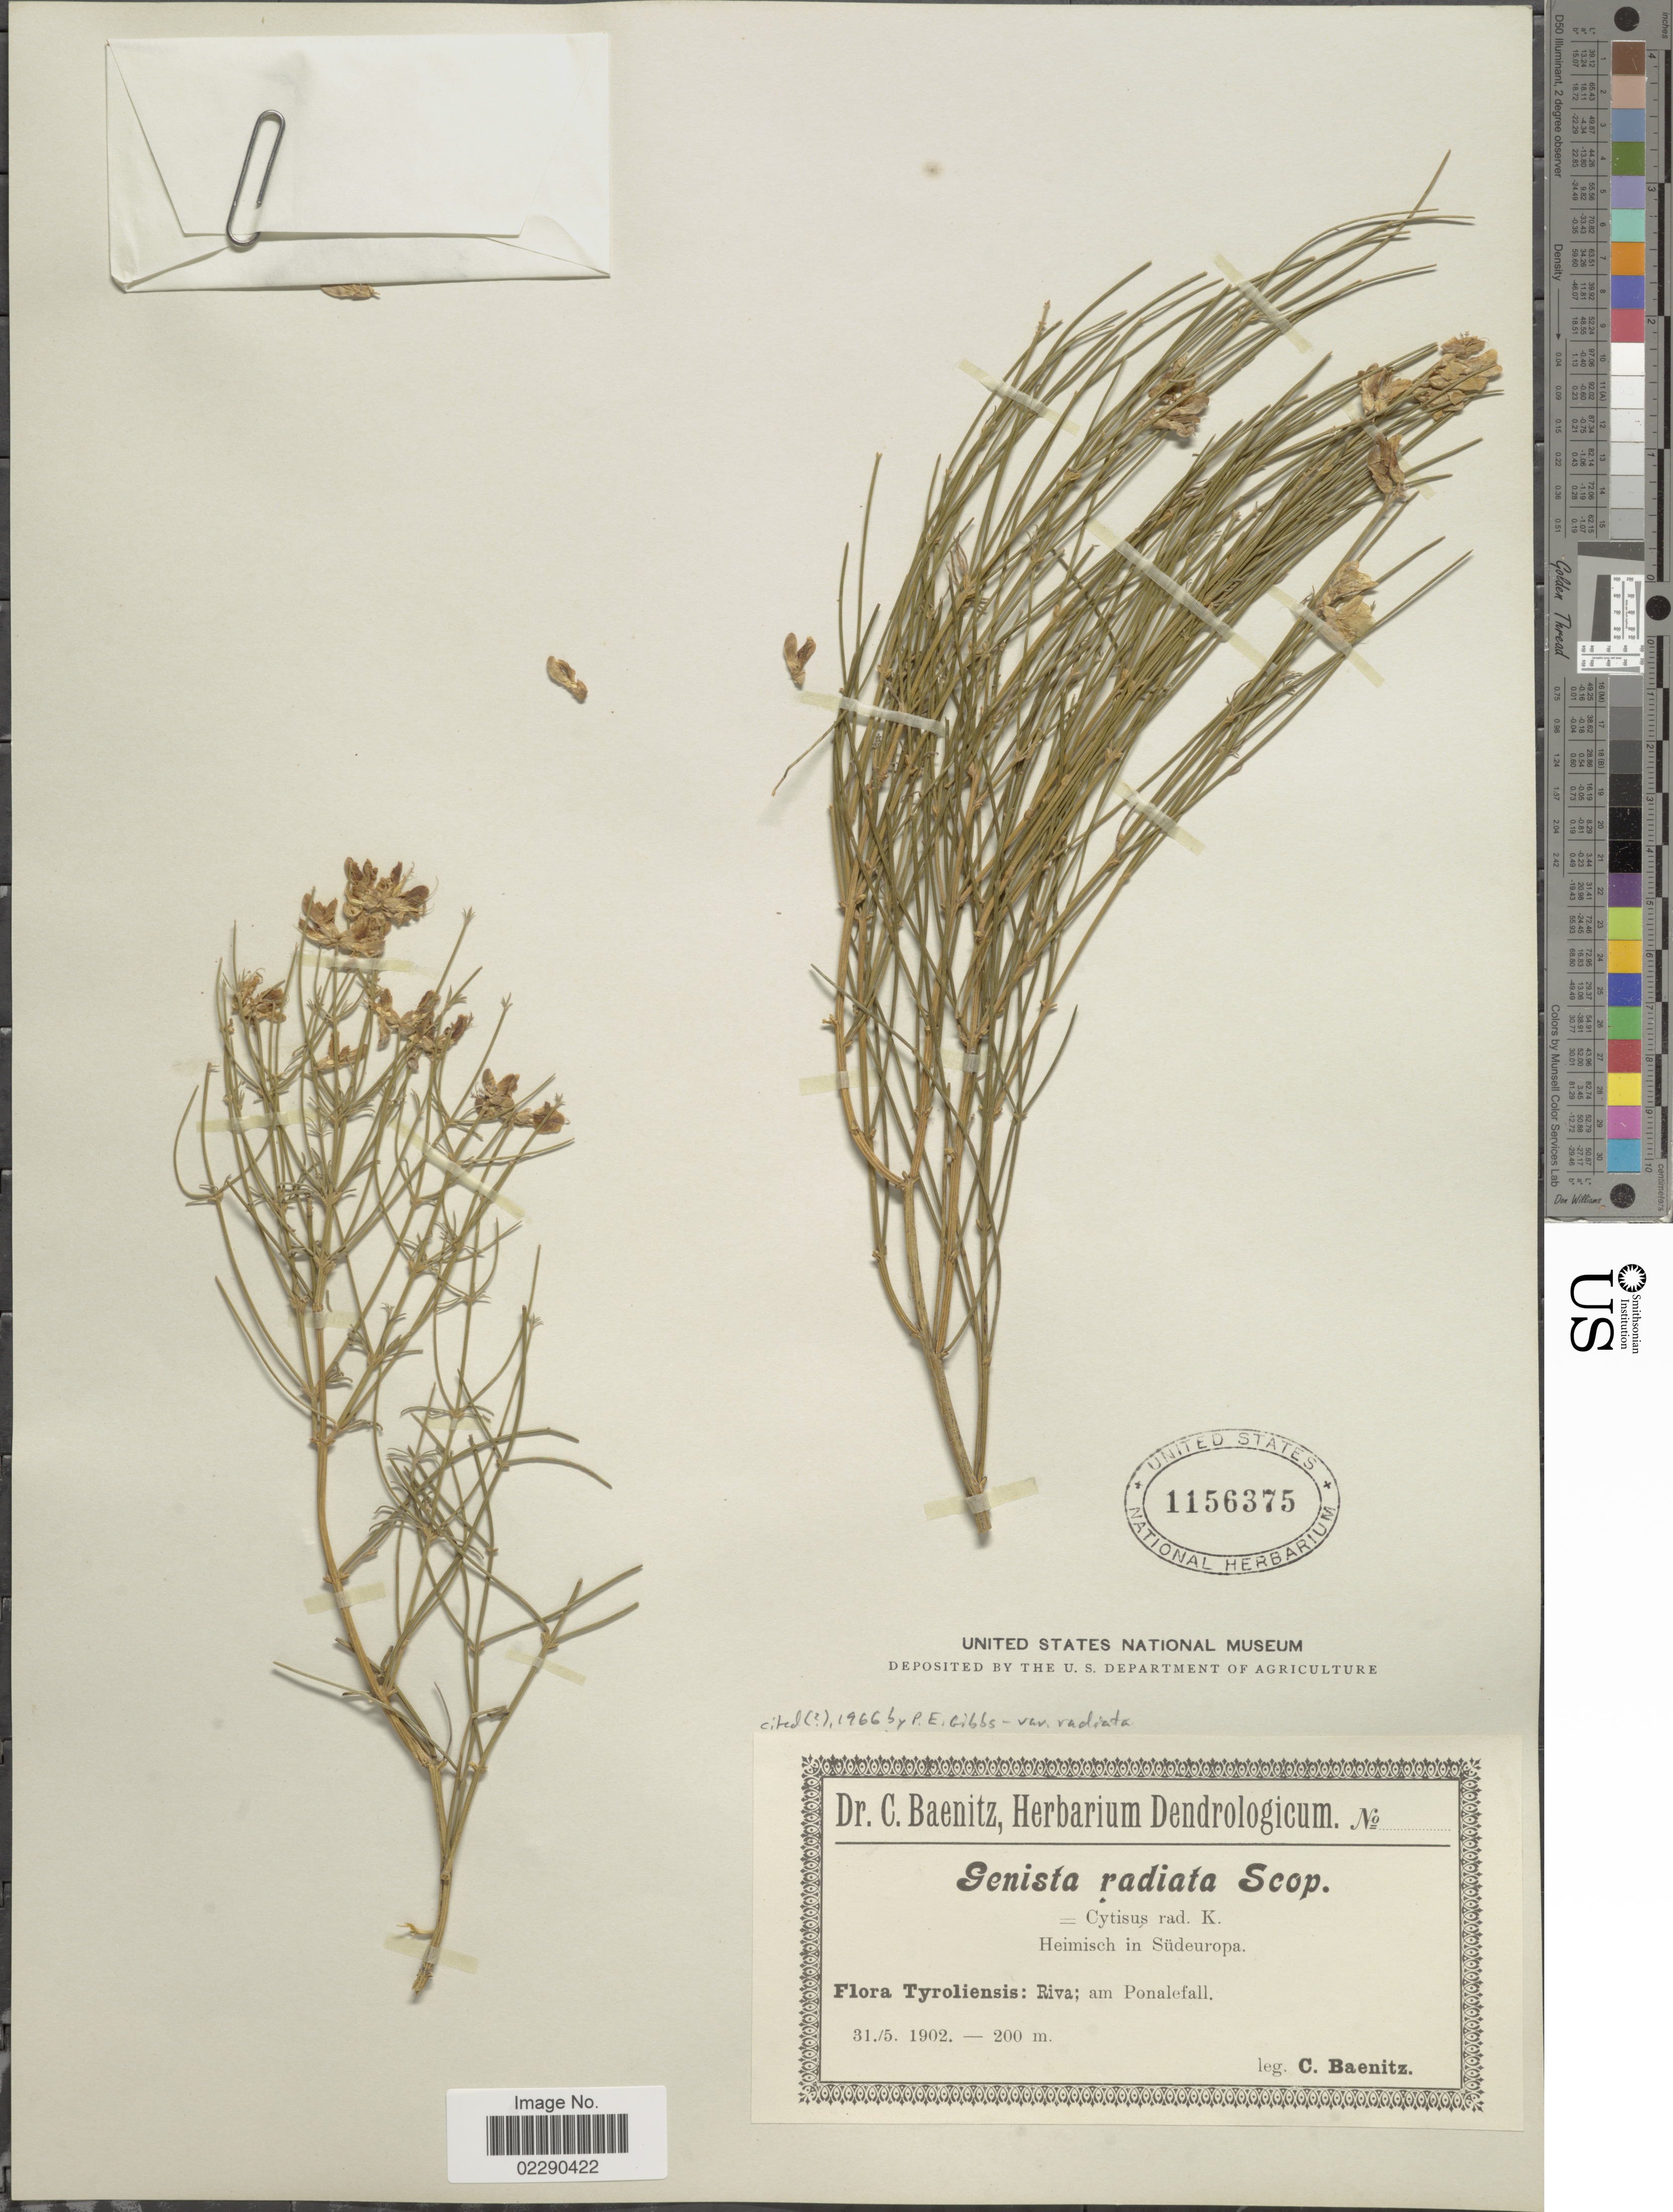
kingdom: Plantae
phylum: Tracheophyta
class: Magnoliopsida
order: Fabales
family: Fabaceae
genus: Genista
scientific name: Genista radiata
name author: (L.) Scop.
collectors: C. G. Baenitz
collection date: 1902-05-31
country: Austria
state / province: Tirol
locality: Tyroliensis, Riva, am Ponalefall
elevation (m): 200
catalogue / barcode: US 1156375